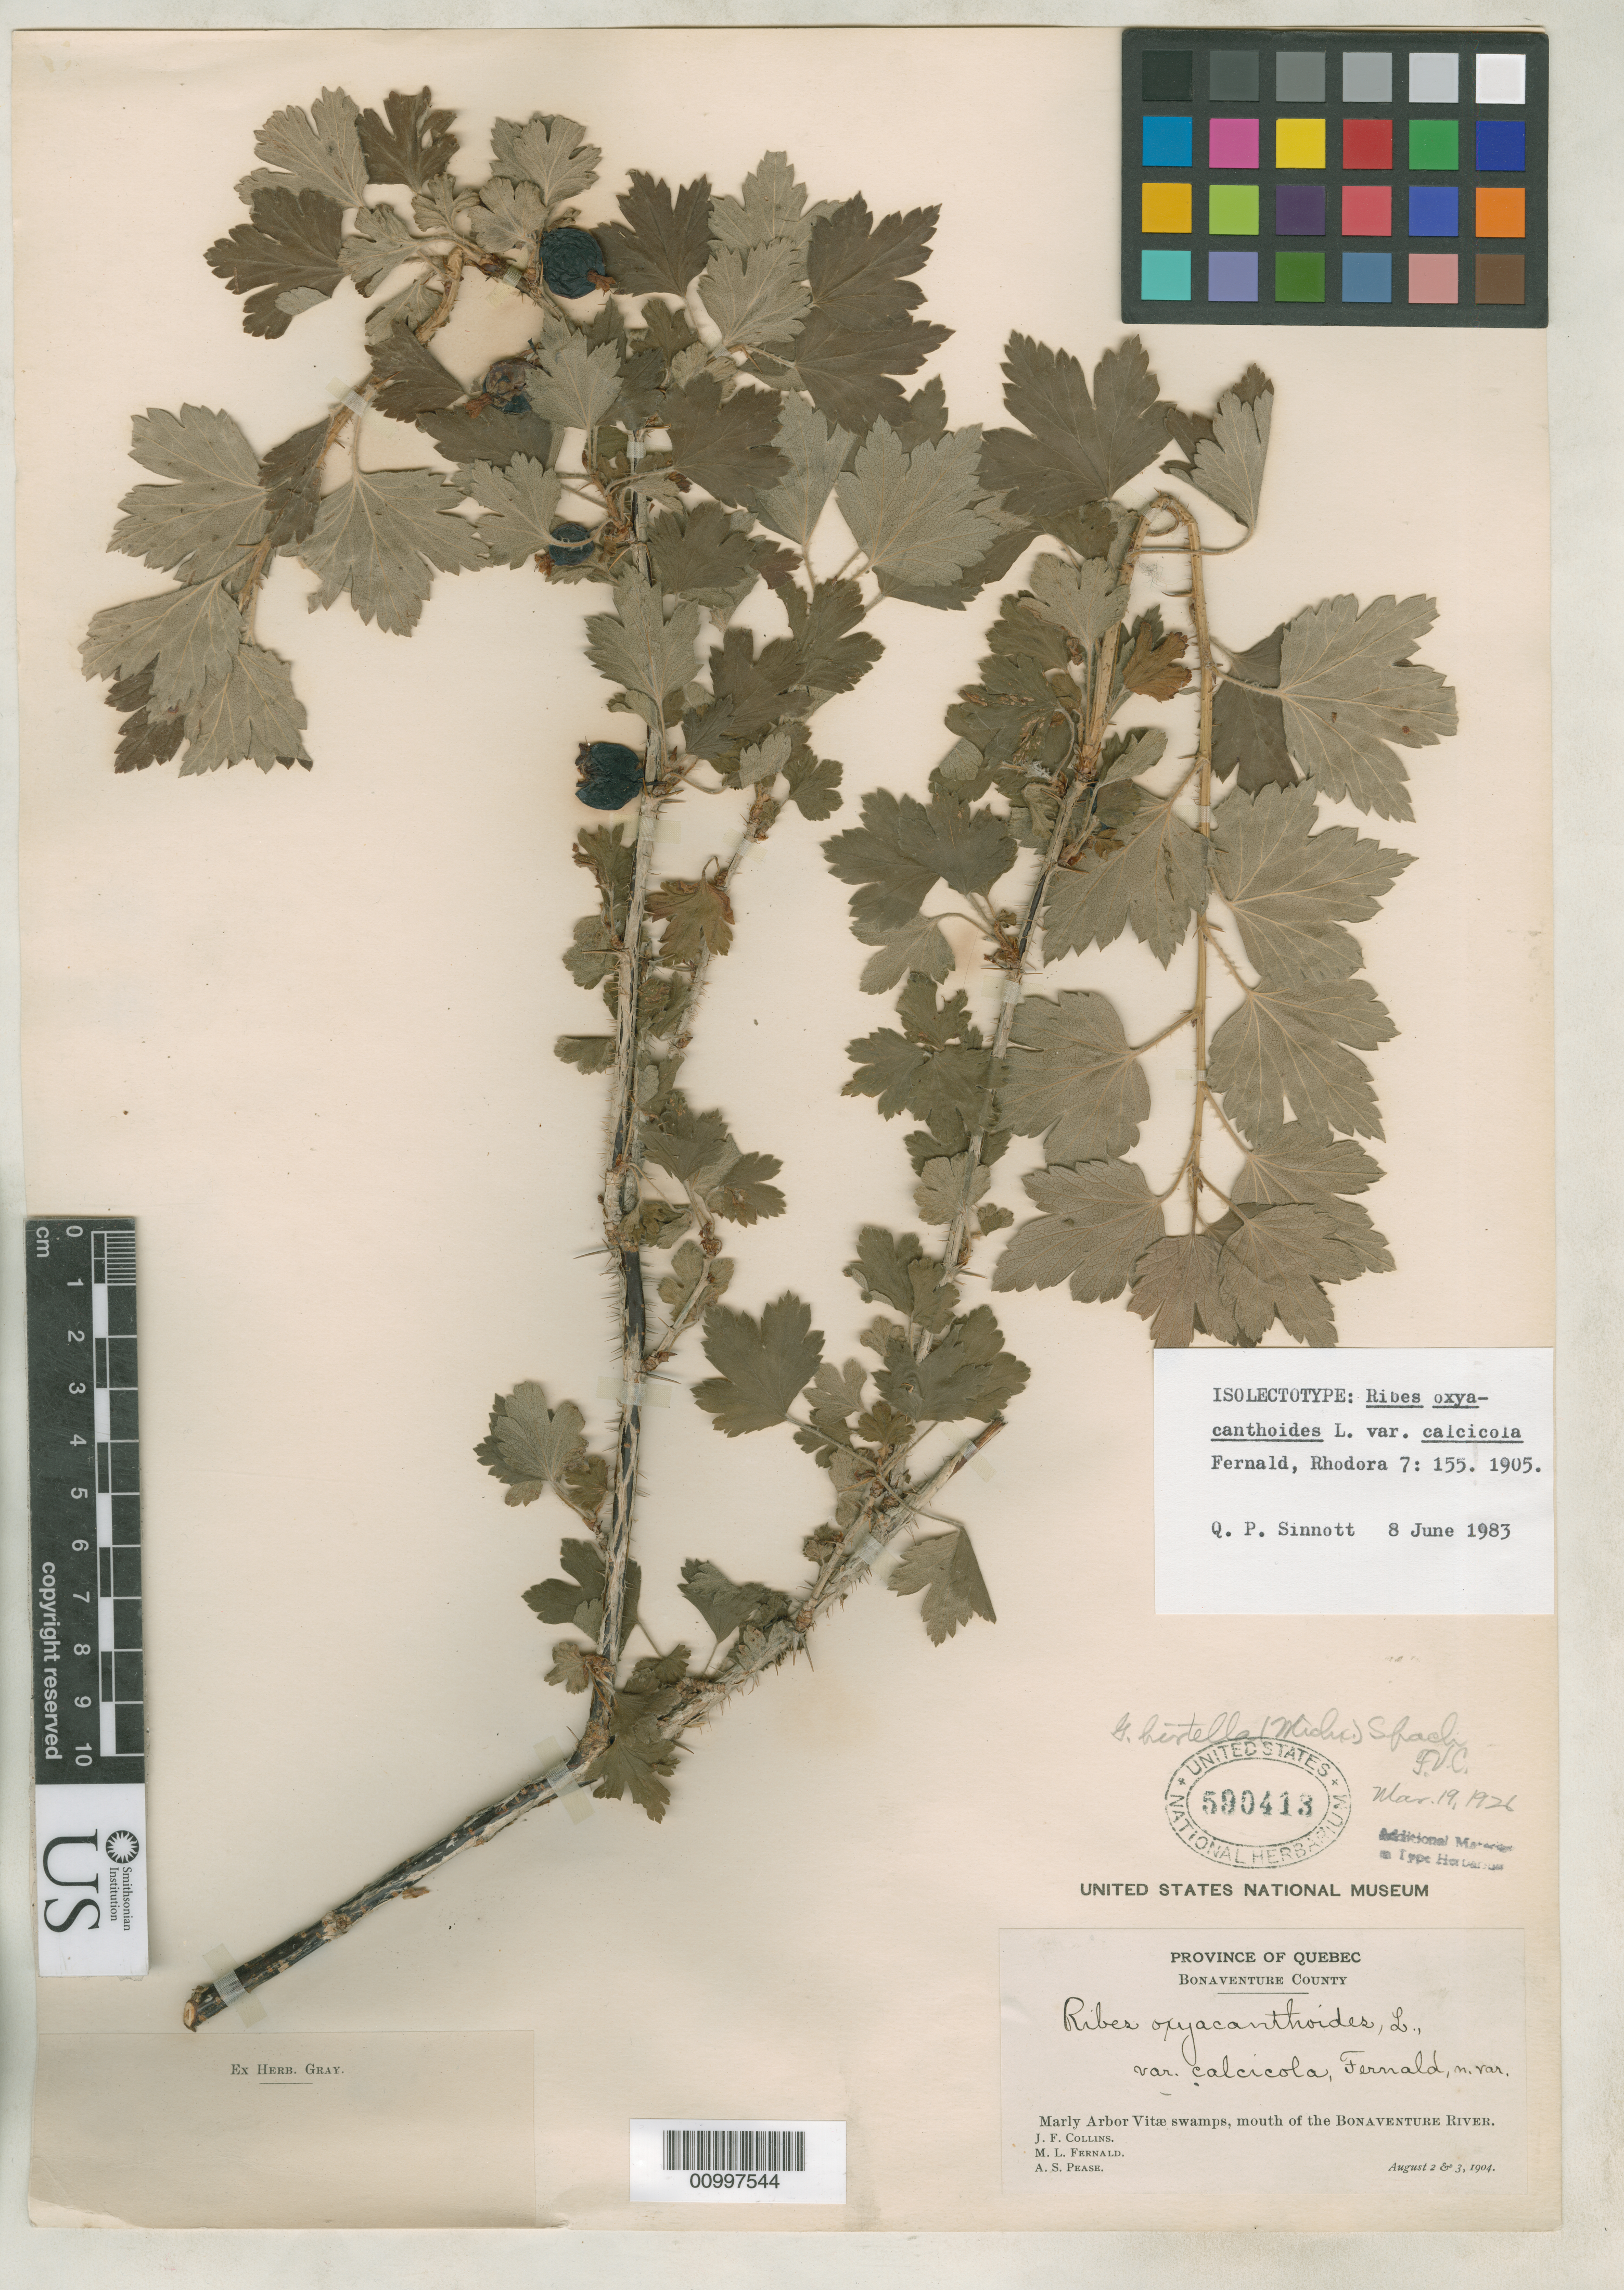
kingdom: Plantae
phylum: Tracheophyta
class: Magnoliopsida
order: Saxifragales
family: Grossulariaceae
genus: Ribes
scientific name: Ribes oxyacanthoides var. calcicola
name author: Fernald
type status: Isolectotype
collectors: J. Collins, M. L. Fernald & A. S. Pease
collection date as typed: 02 Aug 1904 and 03 Aug 1904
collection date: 1904-08-02,1904-08-03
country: Canada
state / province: Quebec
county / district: Bonaventure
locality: Province of Quebec, Bonaventure County. Marly Arbor Vitae swamps, mouth of the Bonaventure River.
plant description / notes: Currently accepted name as cited by Q.P. Sinnott, Rhodora 87: 238 (1985).; Lectotype is collection of 2 Aug 1904.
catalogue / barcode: US 590413